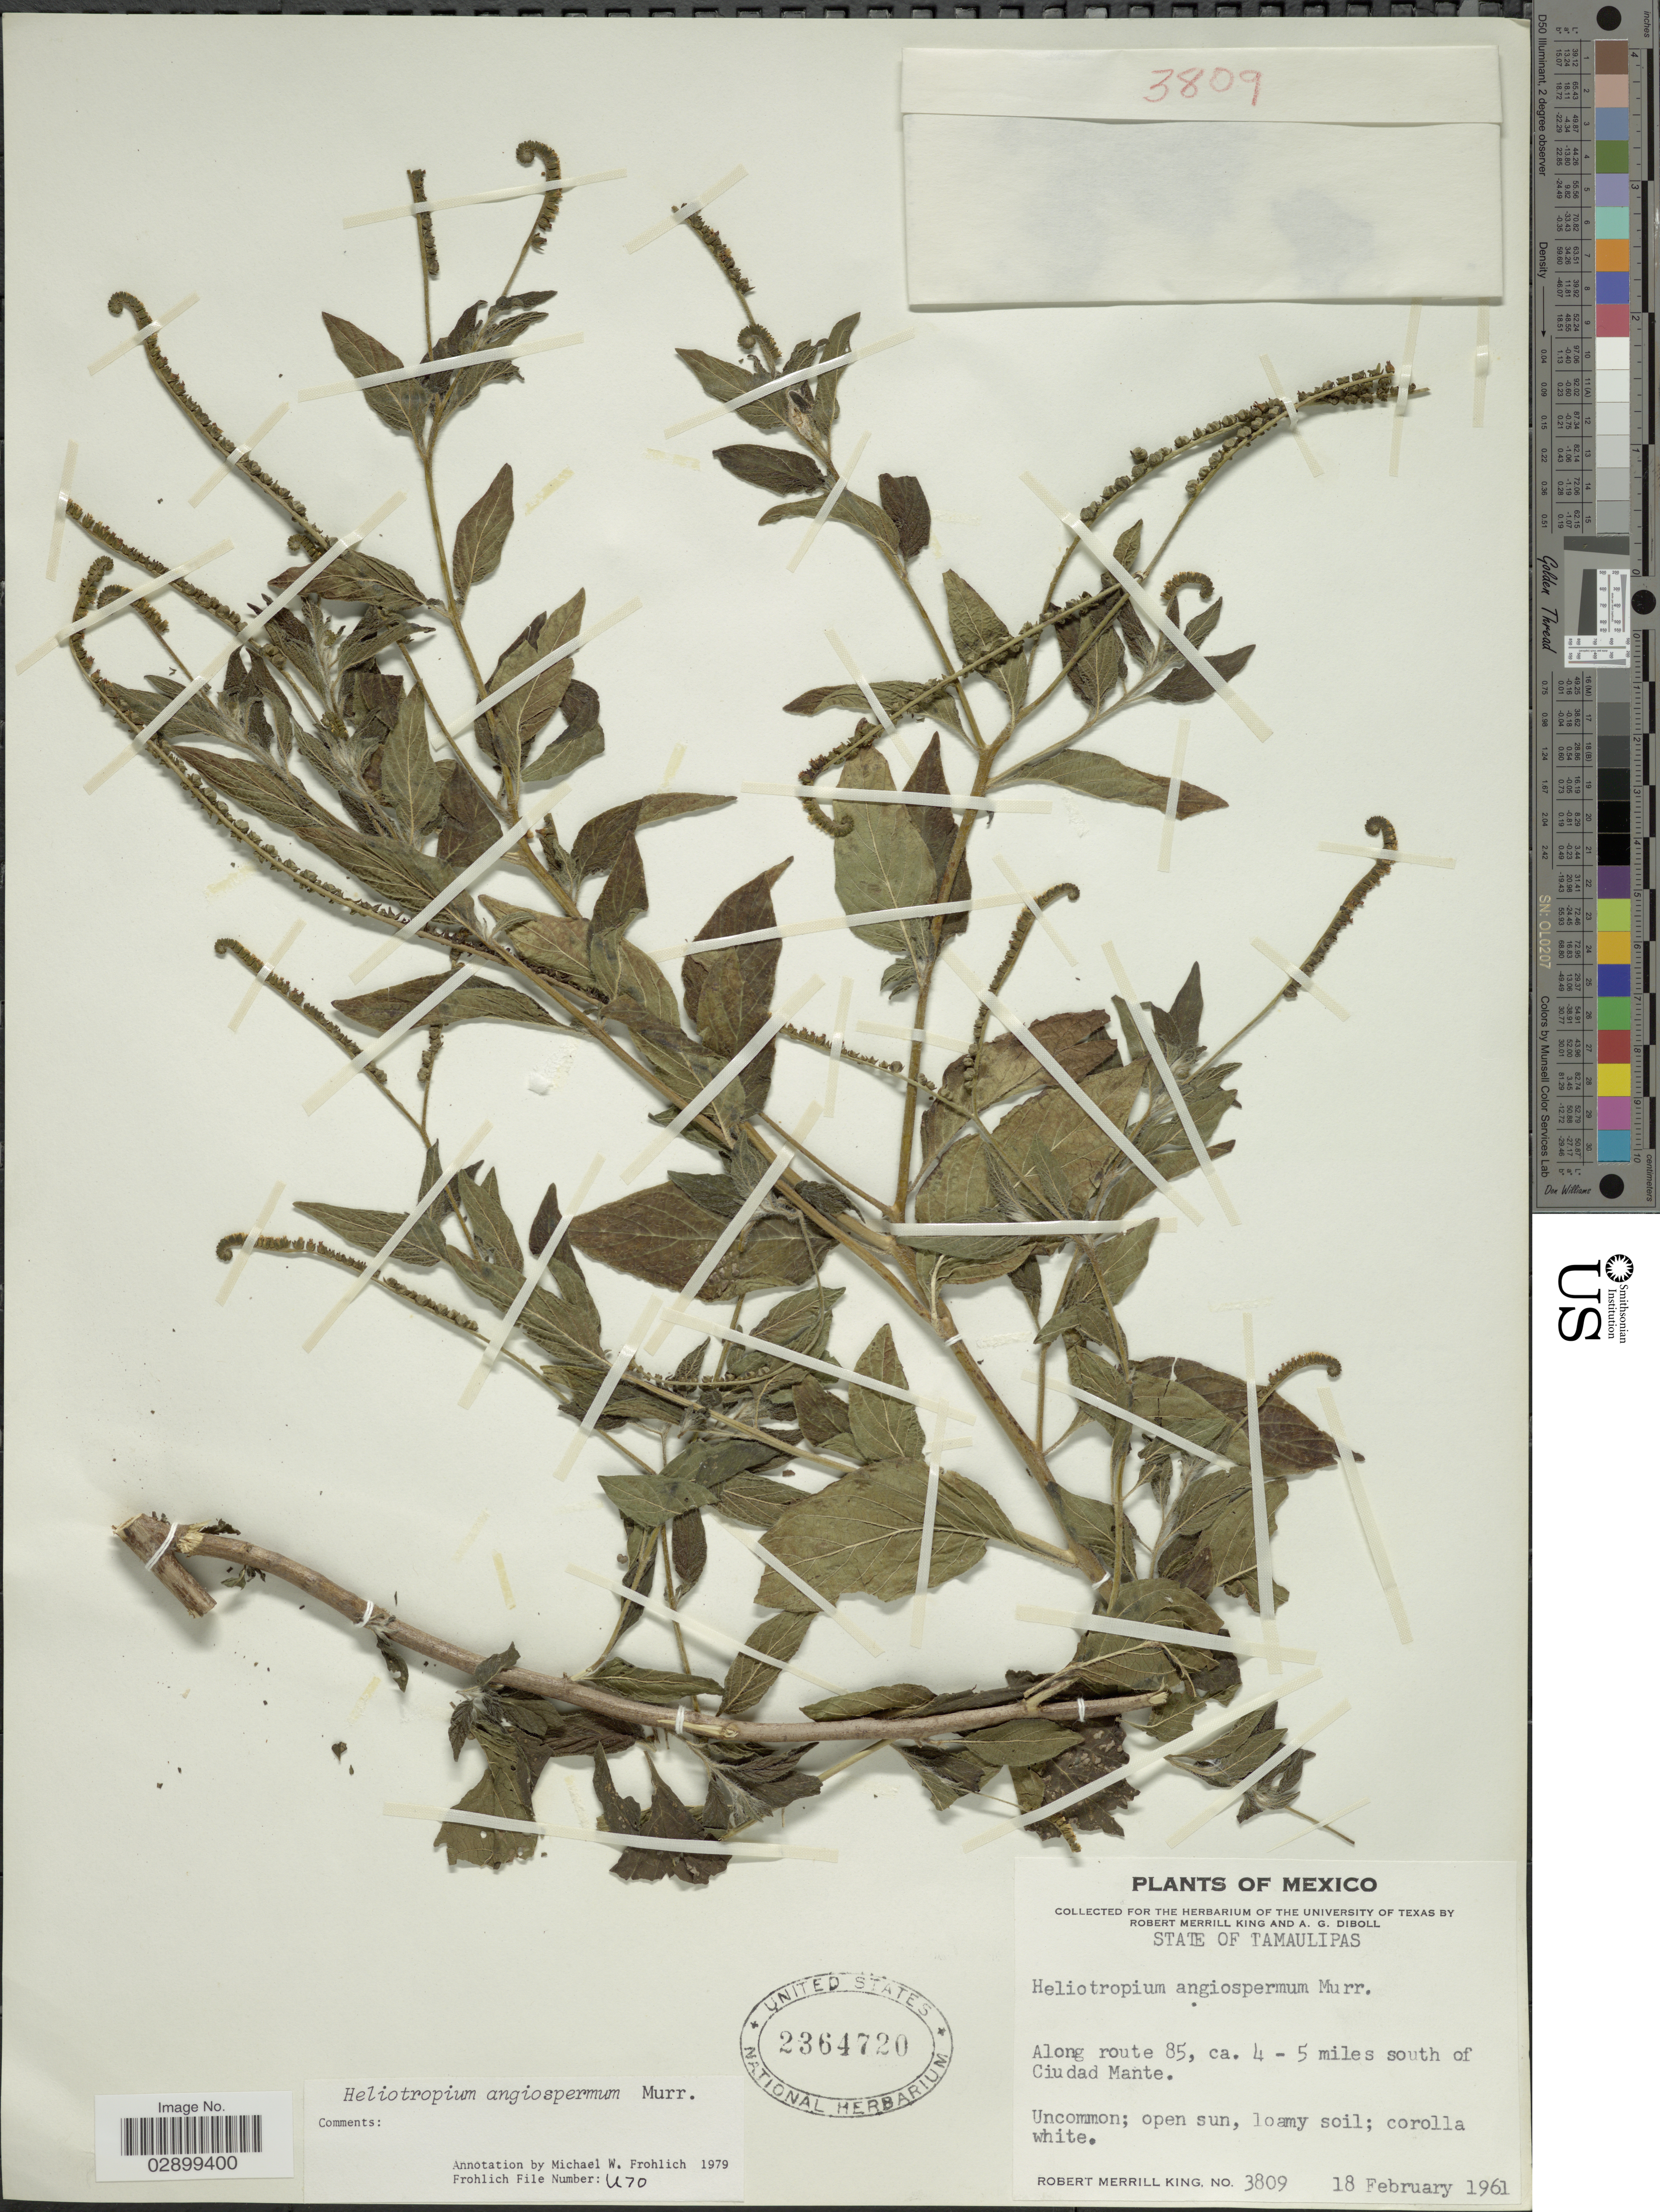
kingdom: Plantae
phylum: Tracheophyta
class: Magnoliopsida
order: Boraginales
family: Heliotropiaceae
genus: Heliotropium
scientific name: Heliotropium angiospermum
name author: Murray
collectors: R. M. King & A. Diboll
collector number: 3809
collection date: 1961-02-18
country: Mexico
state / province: Tamaulipas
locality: Along route 85, ca. 4-5 miles south of Ciudad Mante.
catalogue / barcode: US 2364720